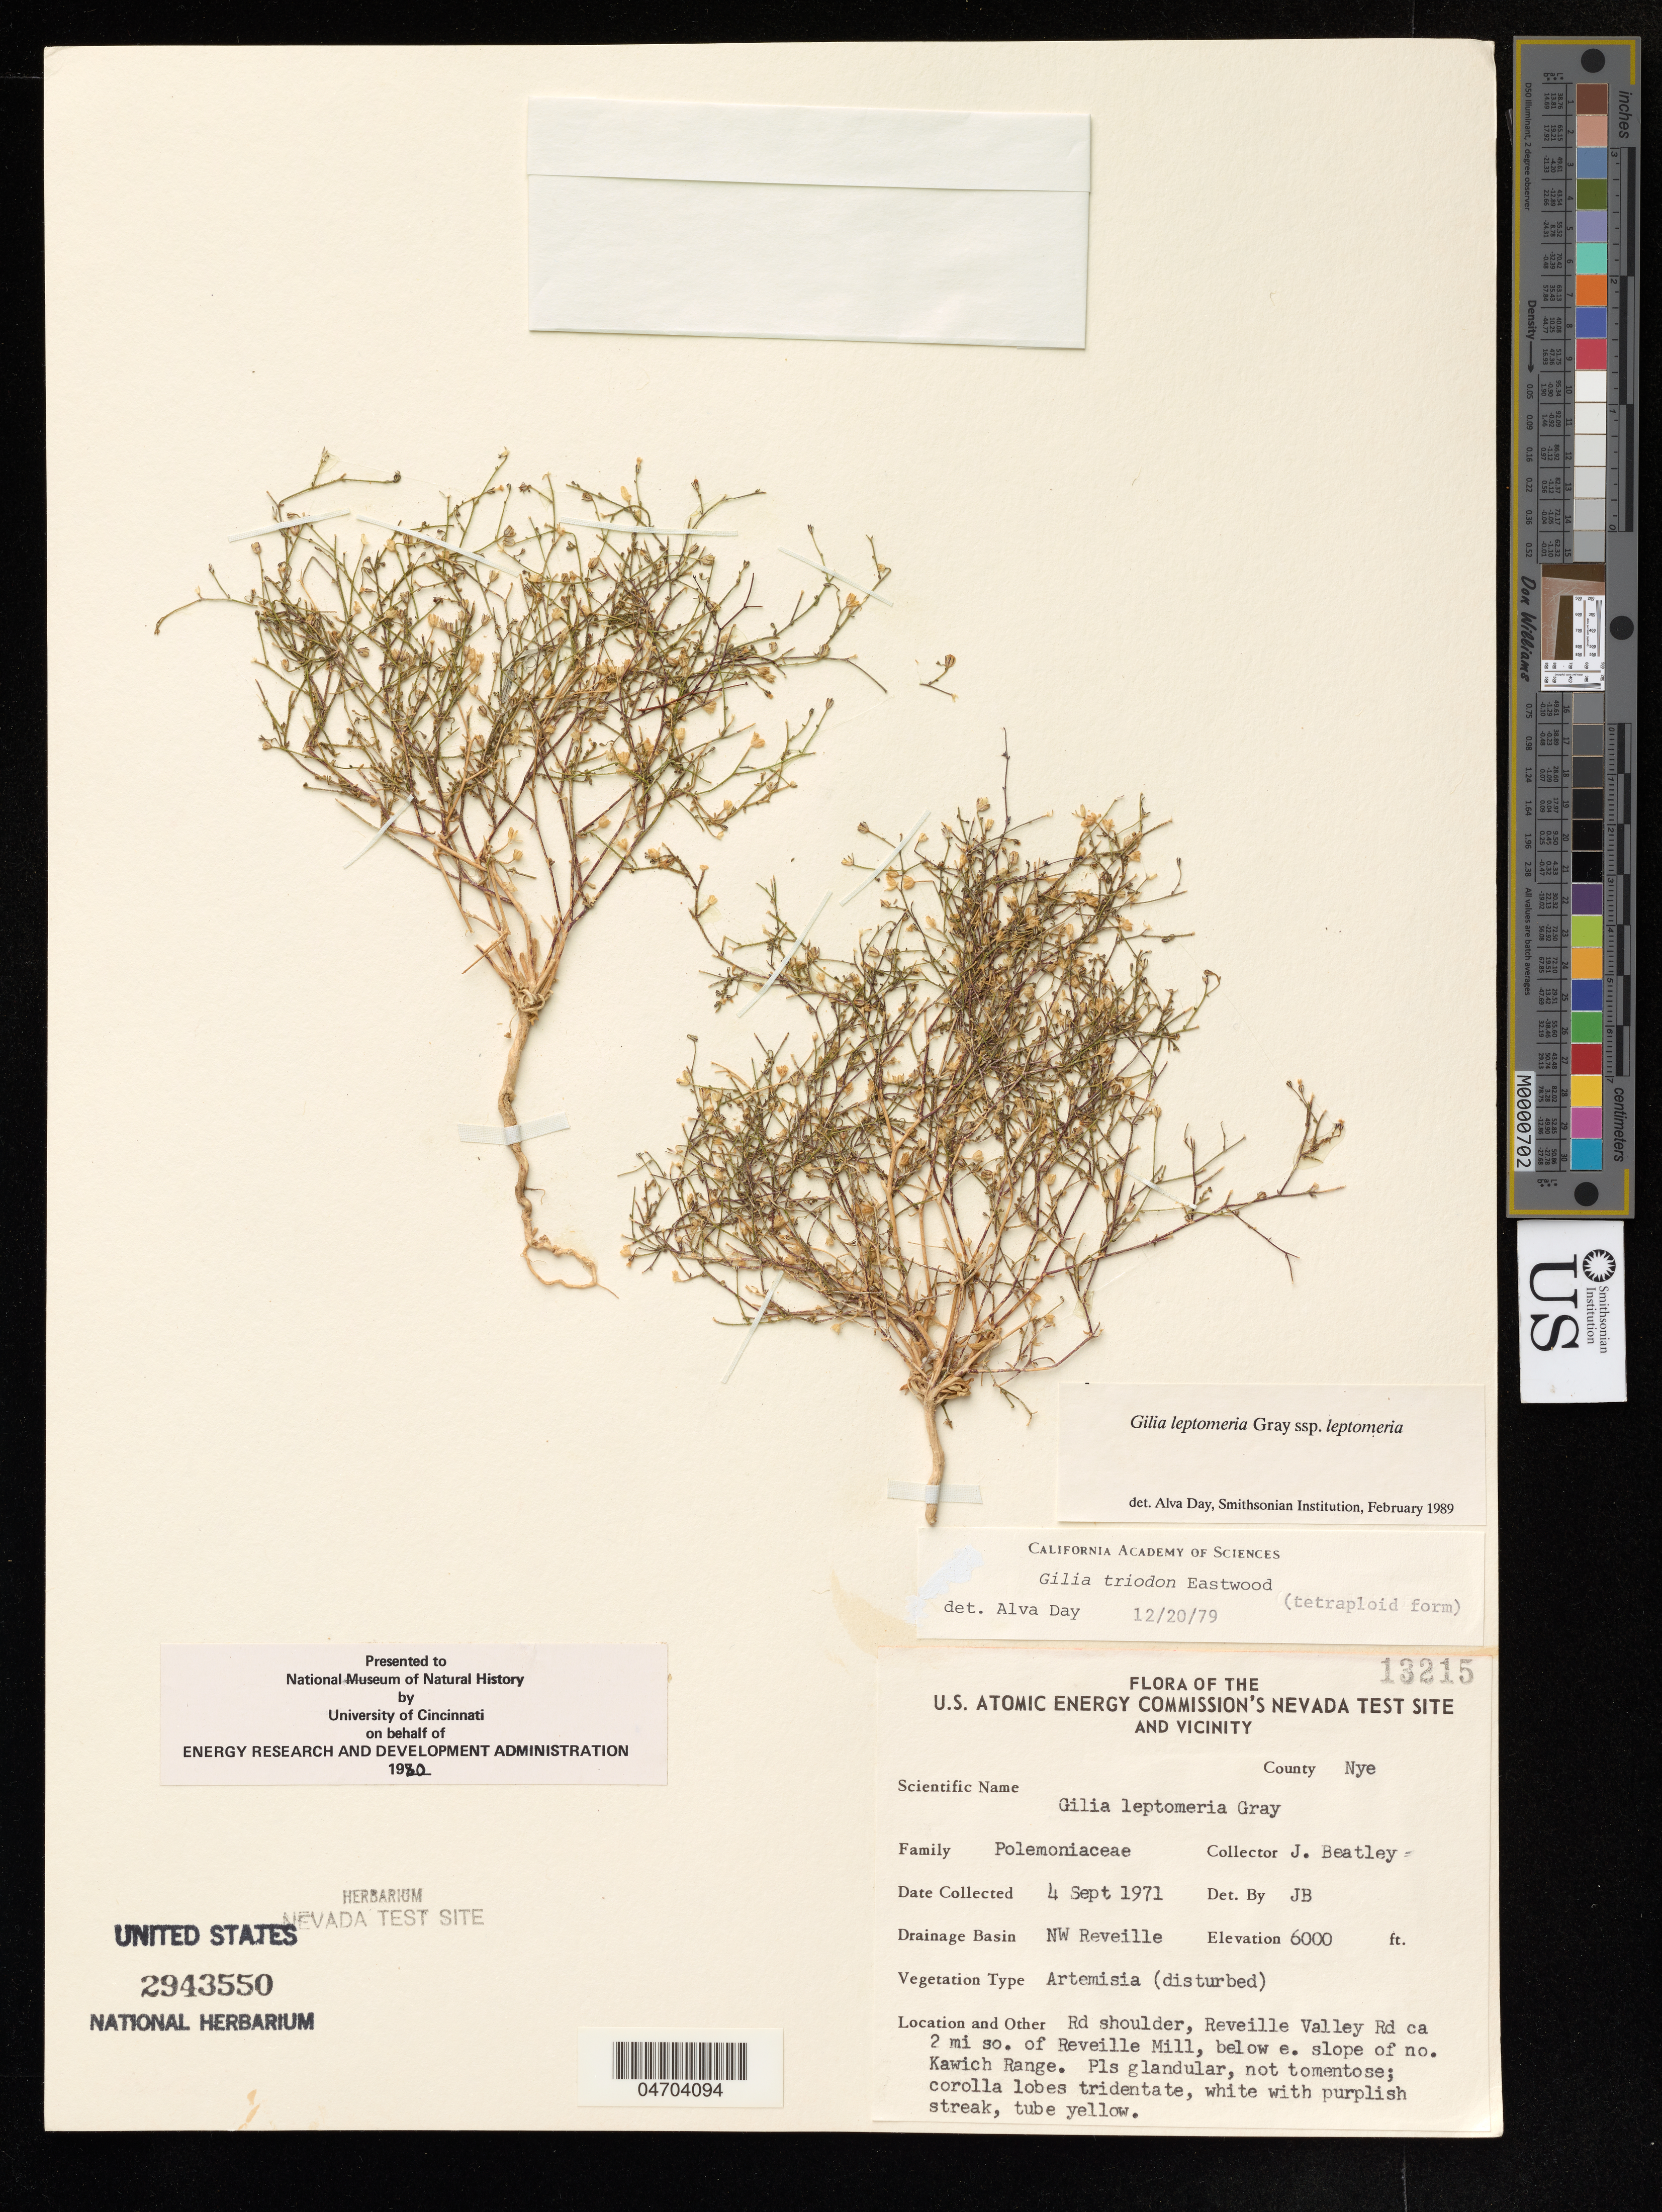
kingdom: Plantae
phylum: Tracheophyta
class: Magnoliopsida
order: Ericales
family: Polemoniaceae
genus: Aliciella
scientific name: Aliciella leptomeria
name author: (A. Gray) J.M. Porter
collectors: J. Beatley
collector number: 13215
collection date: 1971-09-04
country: United States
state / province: Nevada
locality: The U.S. Atomic Energy Commission's Nevada Test Site and Vicinity. Nye County. NW Reveille Drainage Basin. Rd shoulder, Reveille Valley Rd ca 2 mi so. of Reveille Mill, below e. slope of no. Kawich Range.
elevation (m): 1829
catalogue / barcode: US 2943550